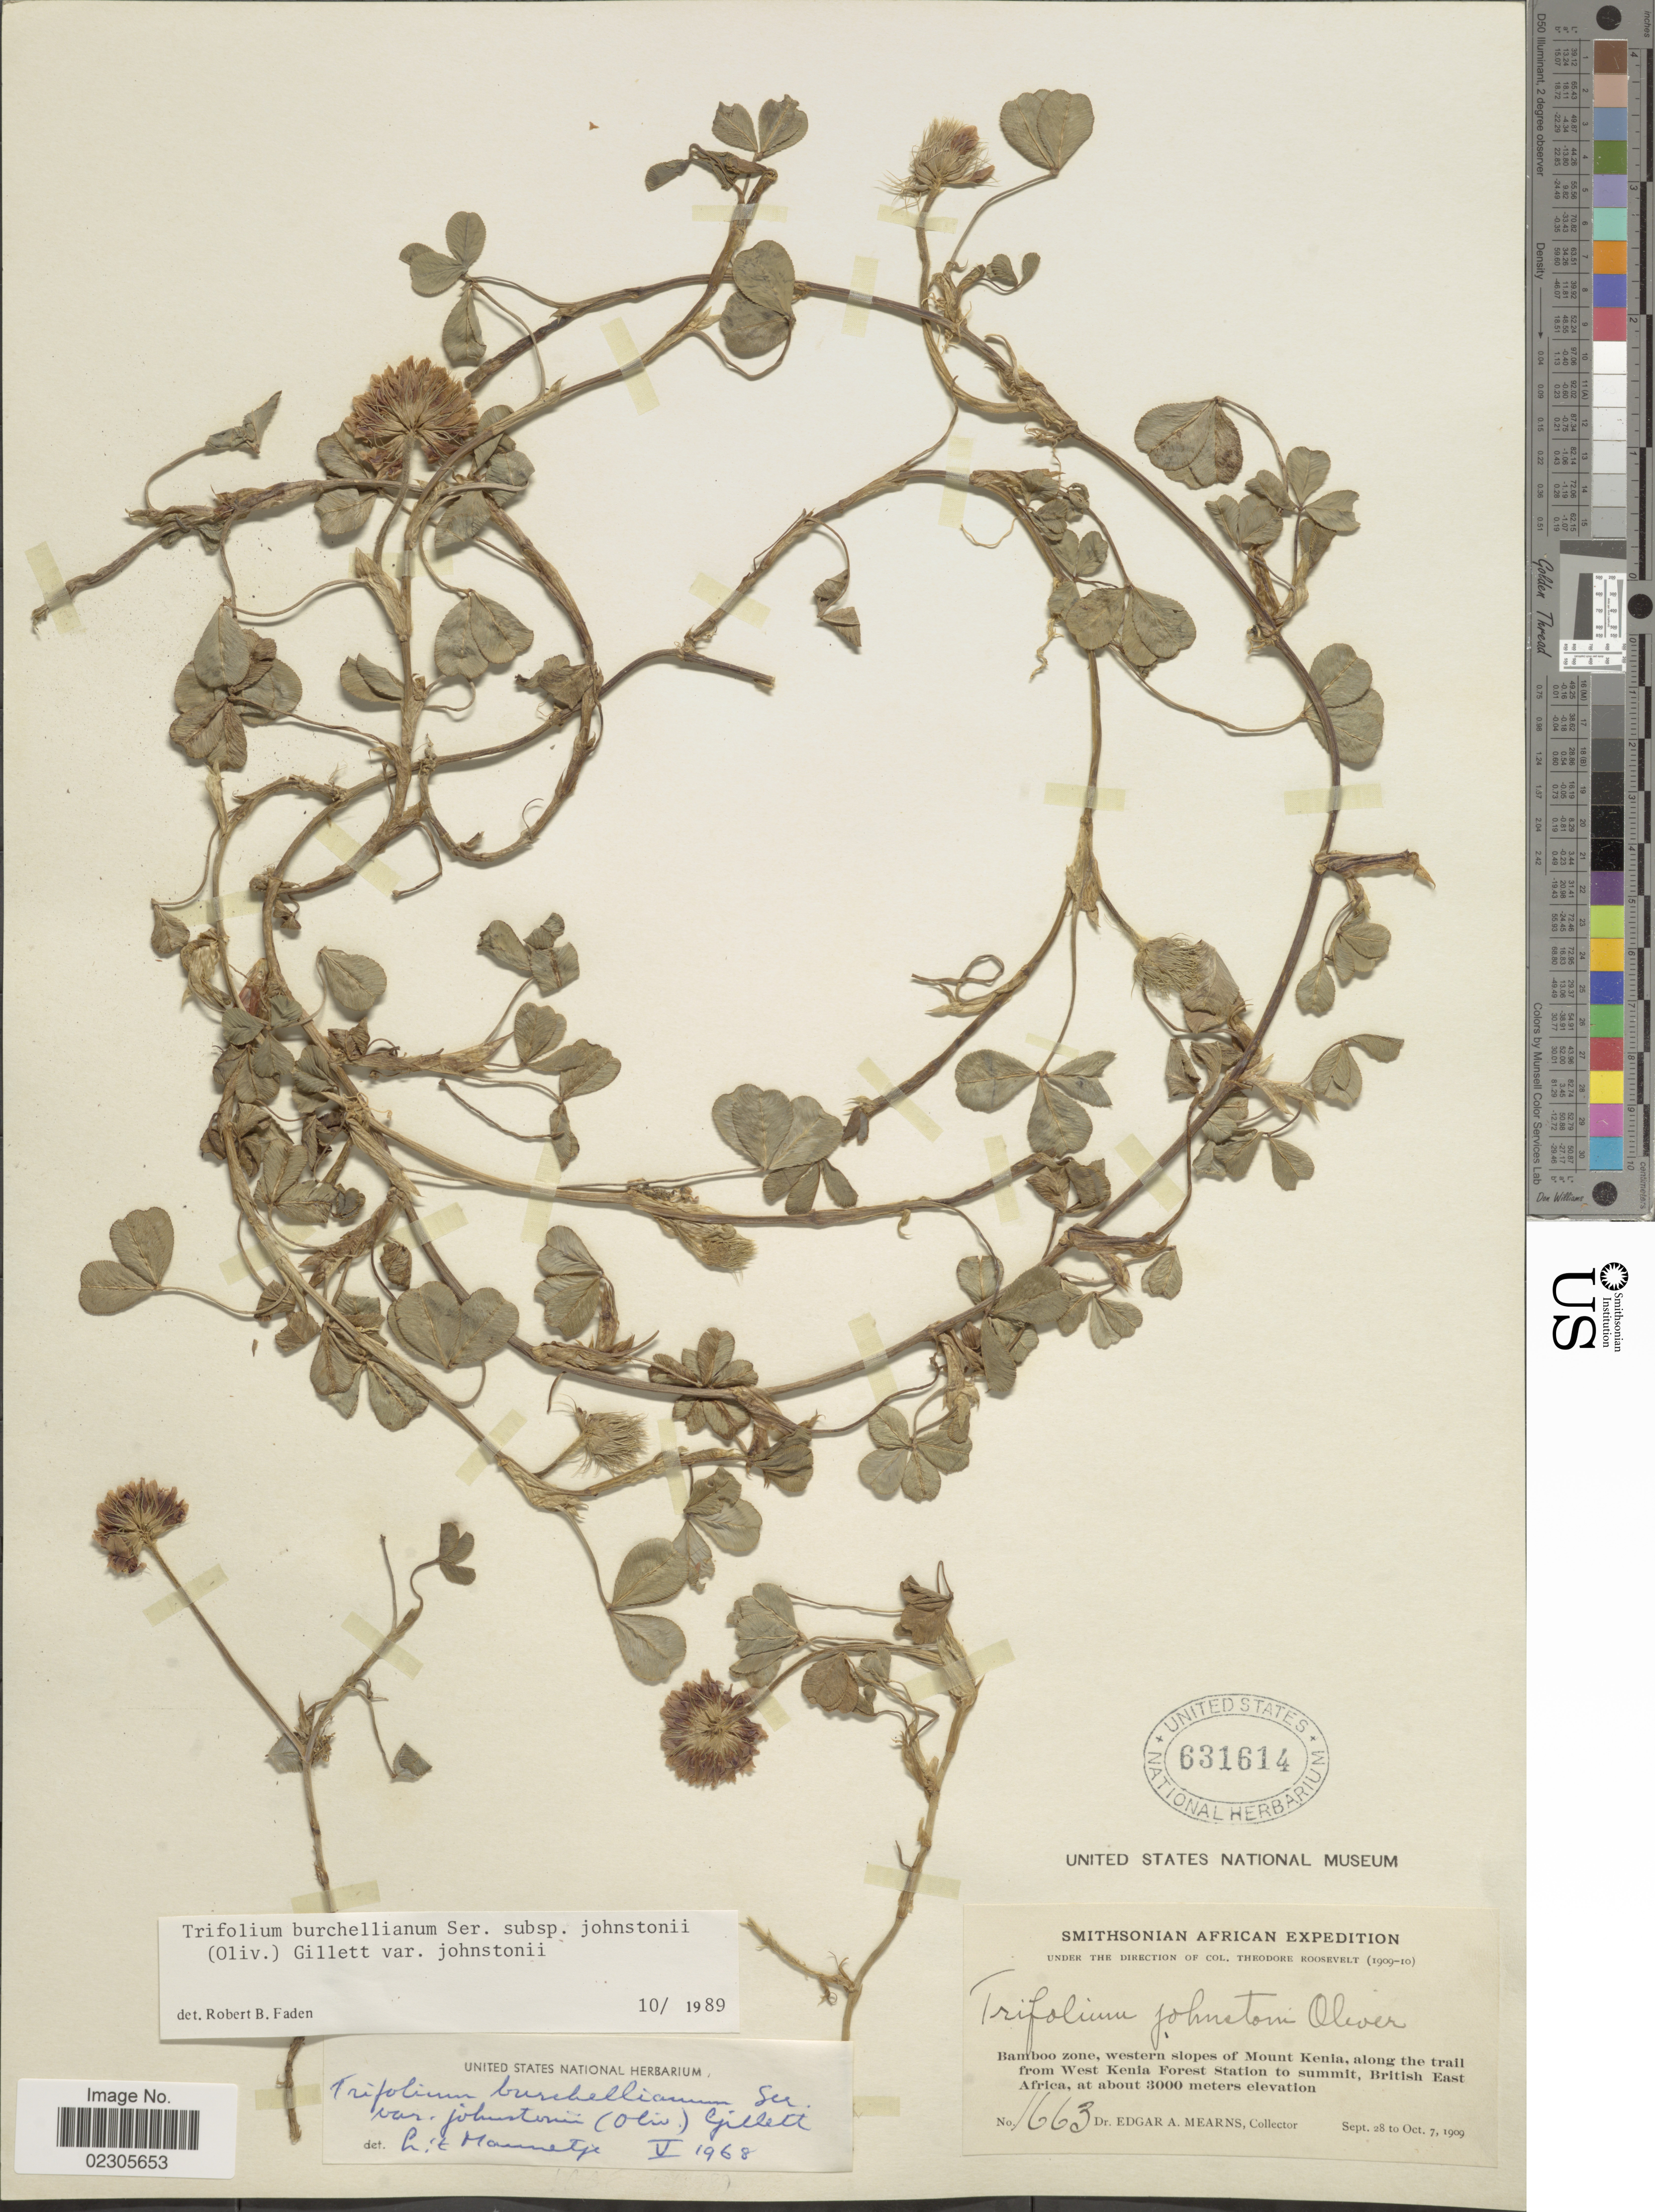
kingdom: Plantae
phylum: Tracheophyta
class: Magnoliopsida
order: Fabales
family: Fabaceae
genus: Trifolium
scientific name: Trifolium burchellianum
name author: Ser.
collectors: E. A. Mearns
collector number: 1663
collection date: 1909-09-28/1909-10-07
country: Kenya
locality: Bamboo zone, western slopes of Mount Kenia, along trail from West Kenia Forest Station to summit, British East Africa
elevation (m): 3000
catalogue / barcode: US 631614